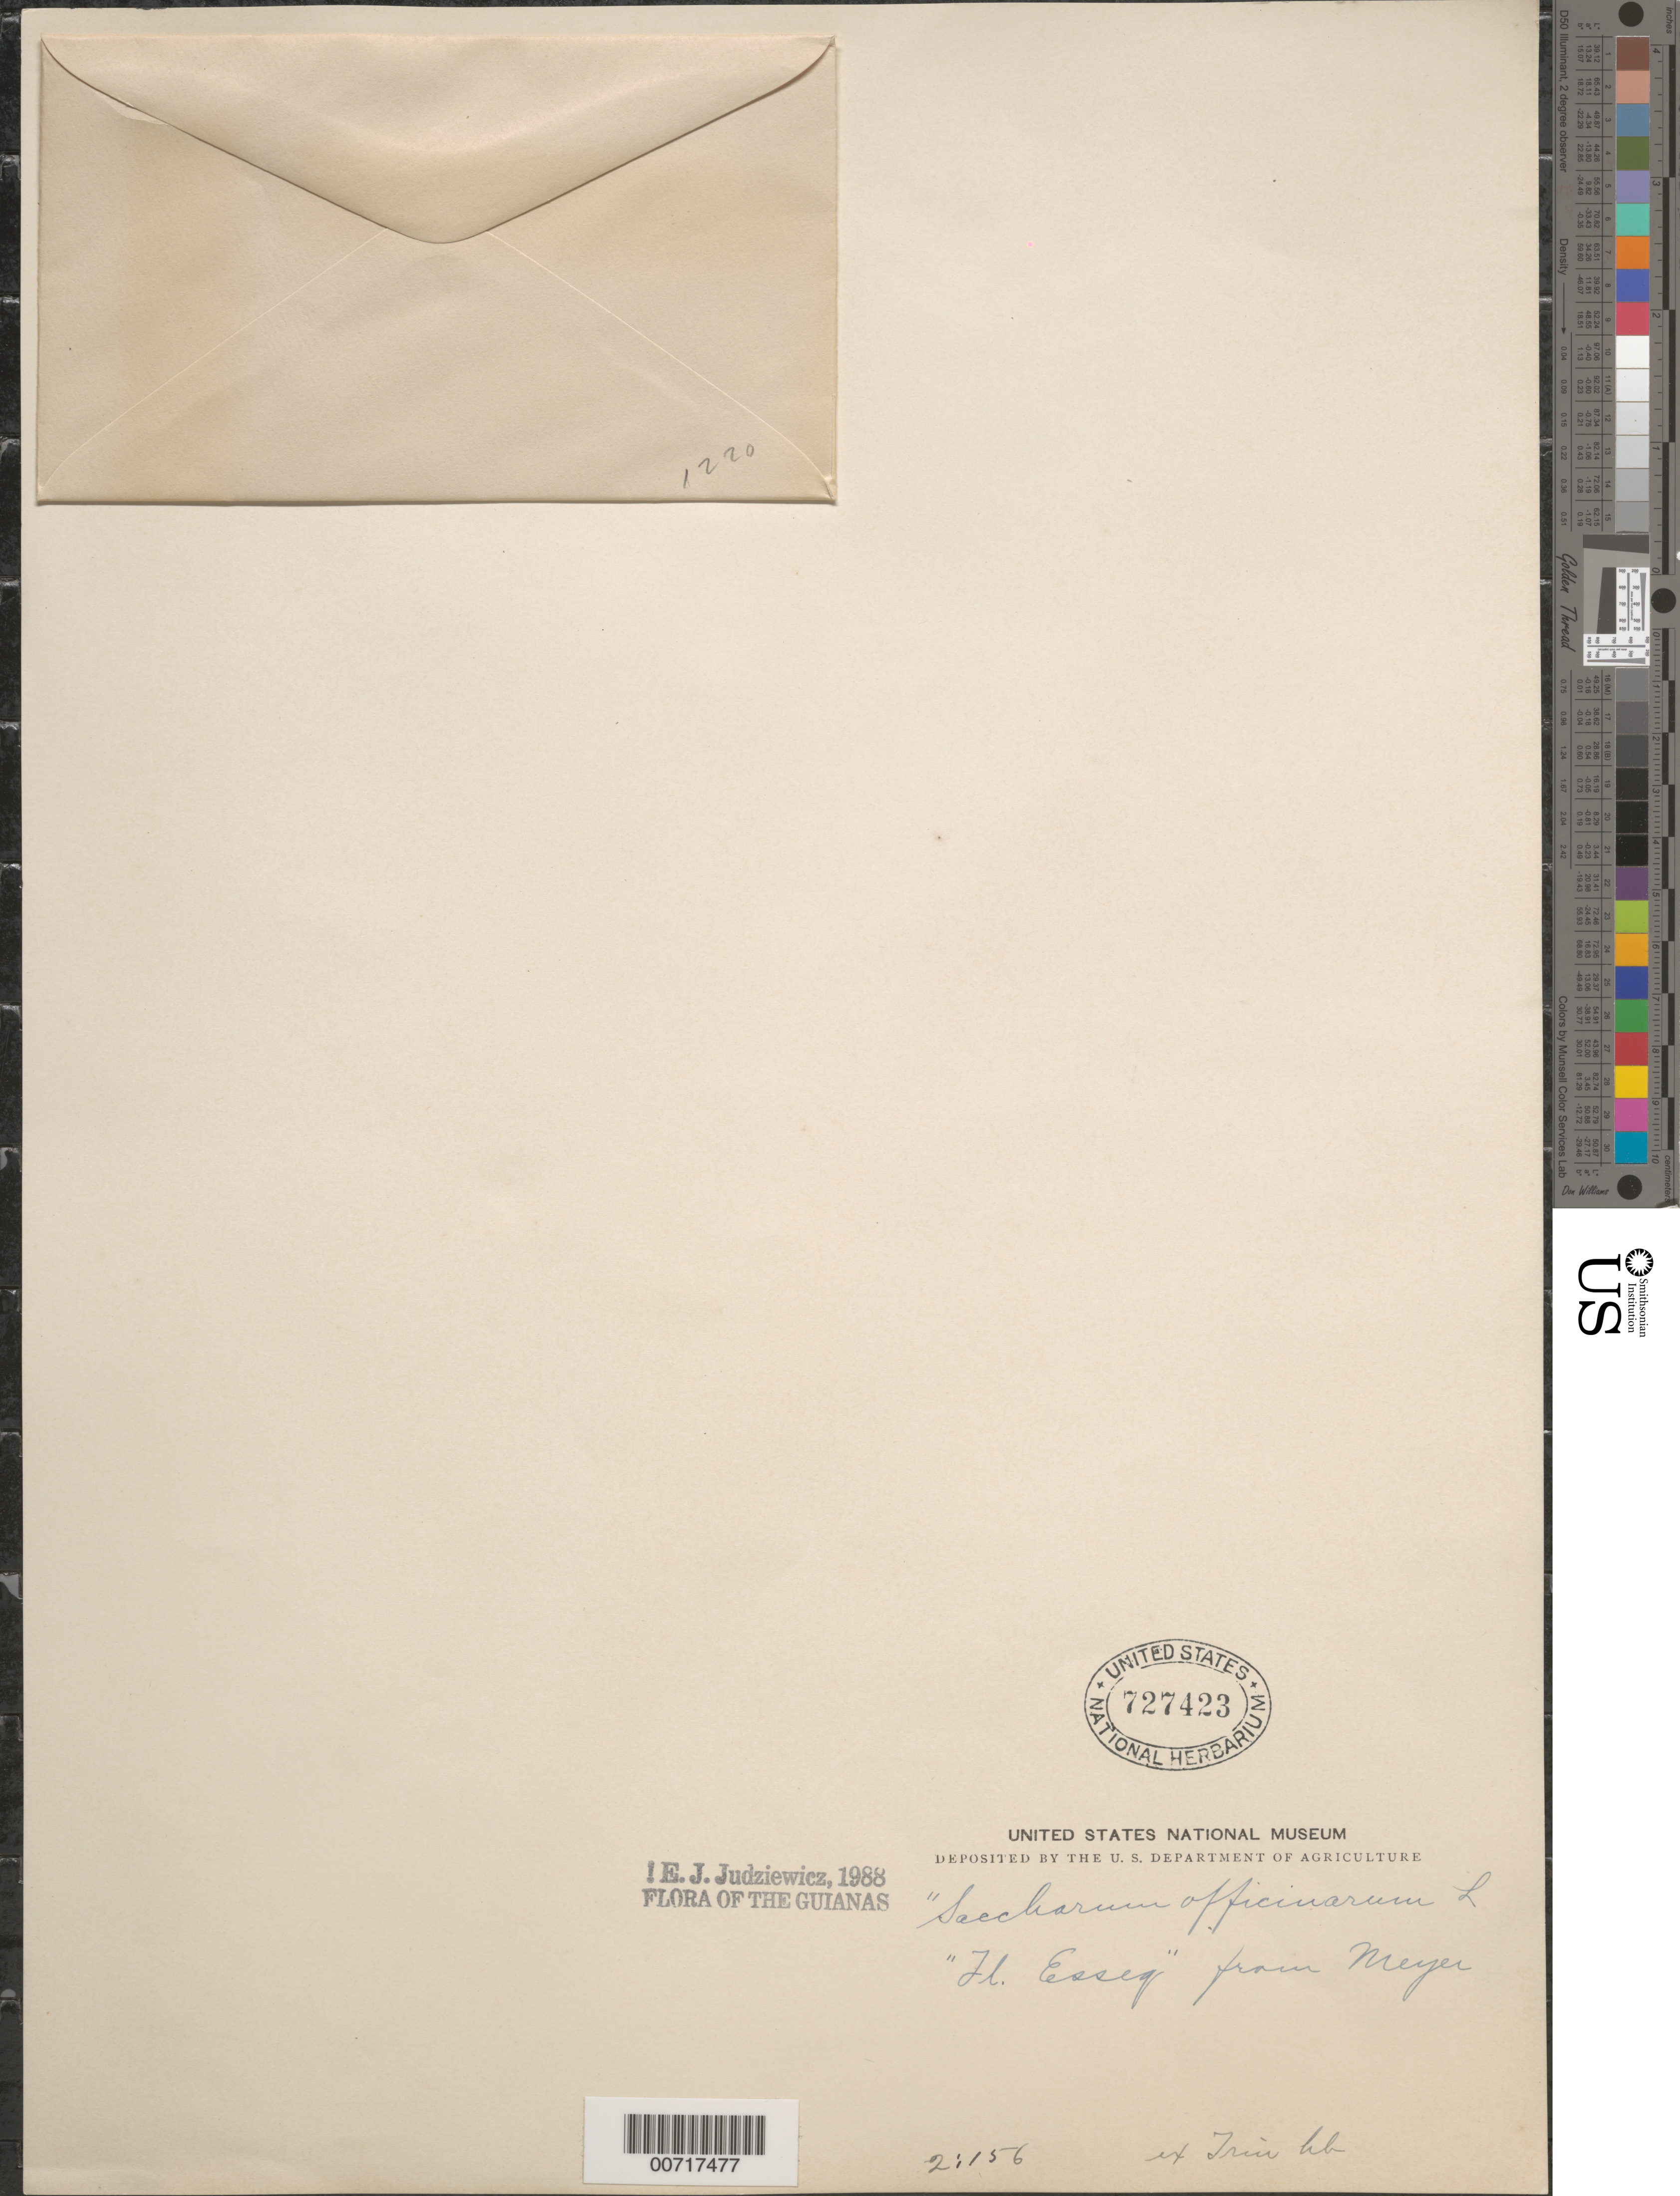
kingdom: Plantae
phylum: Tracheophyta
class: Liliopsida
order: Poales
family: Poaceae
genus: Saccharum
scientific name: Saccharum officinarum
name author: L.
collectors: G. F. W. Meyer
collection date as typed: s.d.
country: Guyana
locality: Essequibo R.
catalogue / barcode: US 727423